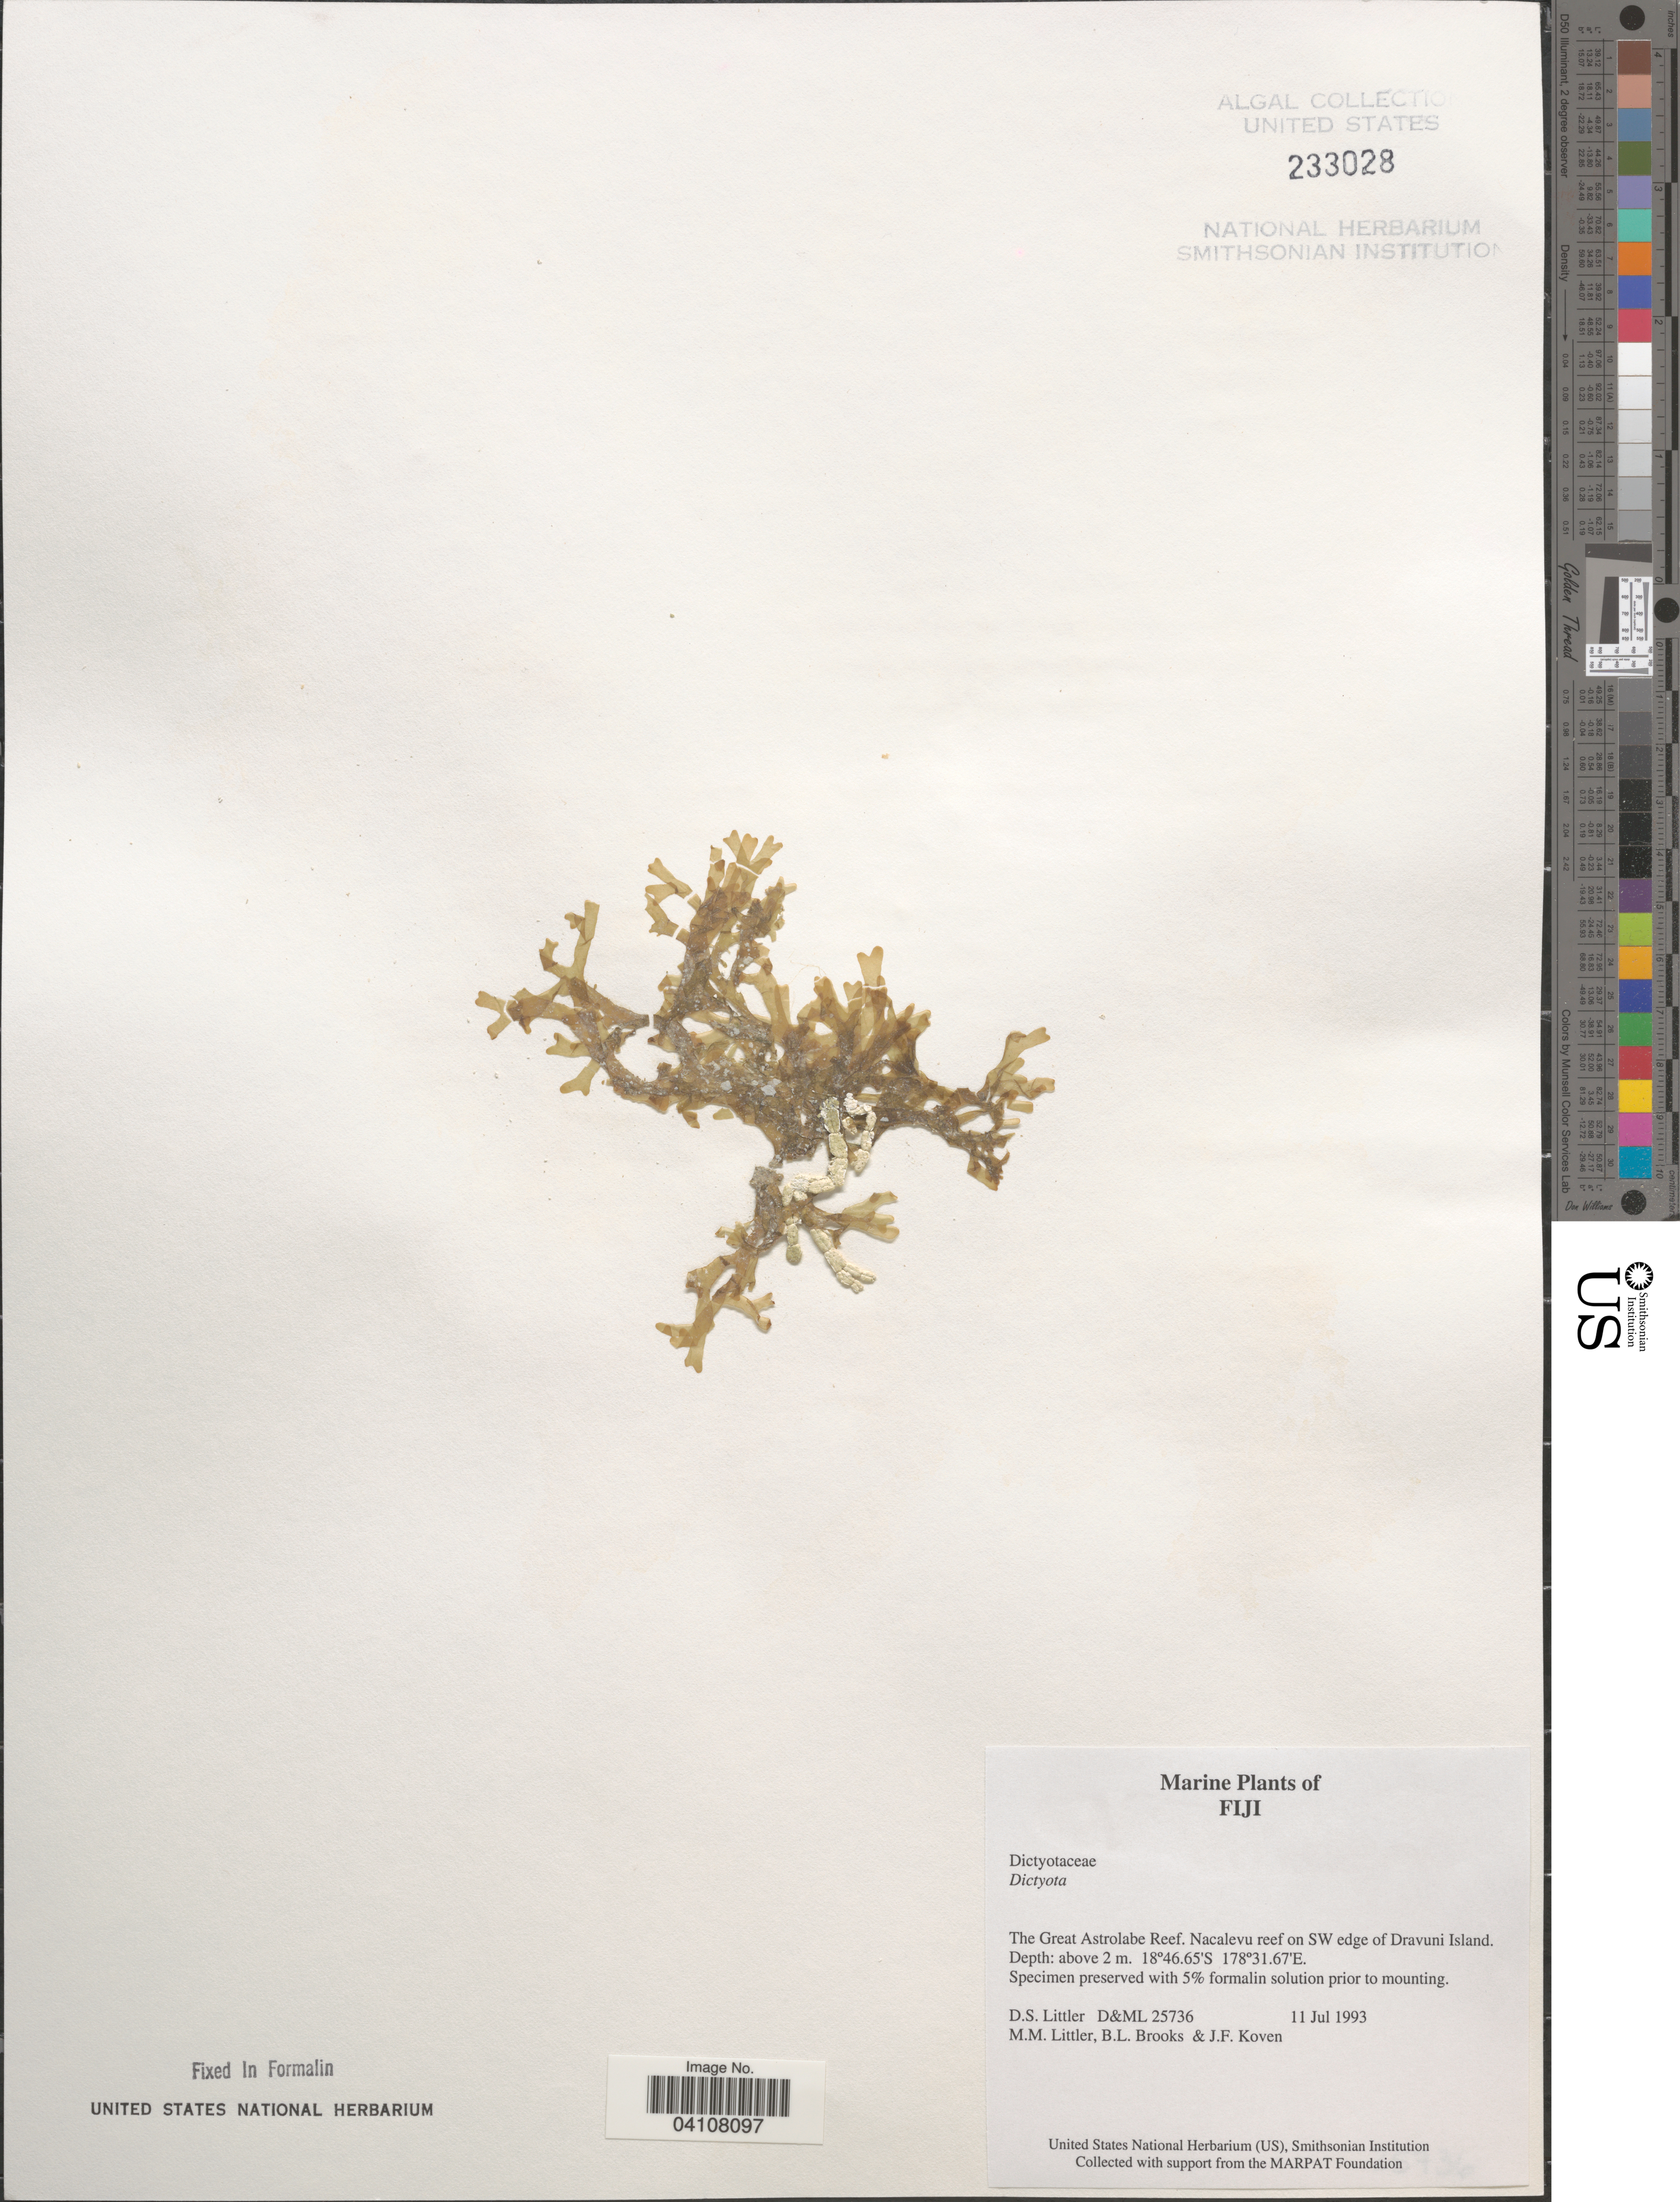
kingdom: Chromista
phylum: Ochrophyta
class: Phaeophyceae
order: Dictyotales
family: Dictyotaceae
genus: Dictyota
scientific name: Dictyota sp.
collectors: D. S. Littler, B. Brooks & J. Koven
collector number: D&ML25736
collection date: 1993-07-11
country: Fiji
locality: The Great Astrolabe Reef. Nacalevu reef on SW edge of Dravuni Island.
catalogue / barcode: US 233028